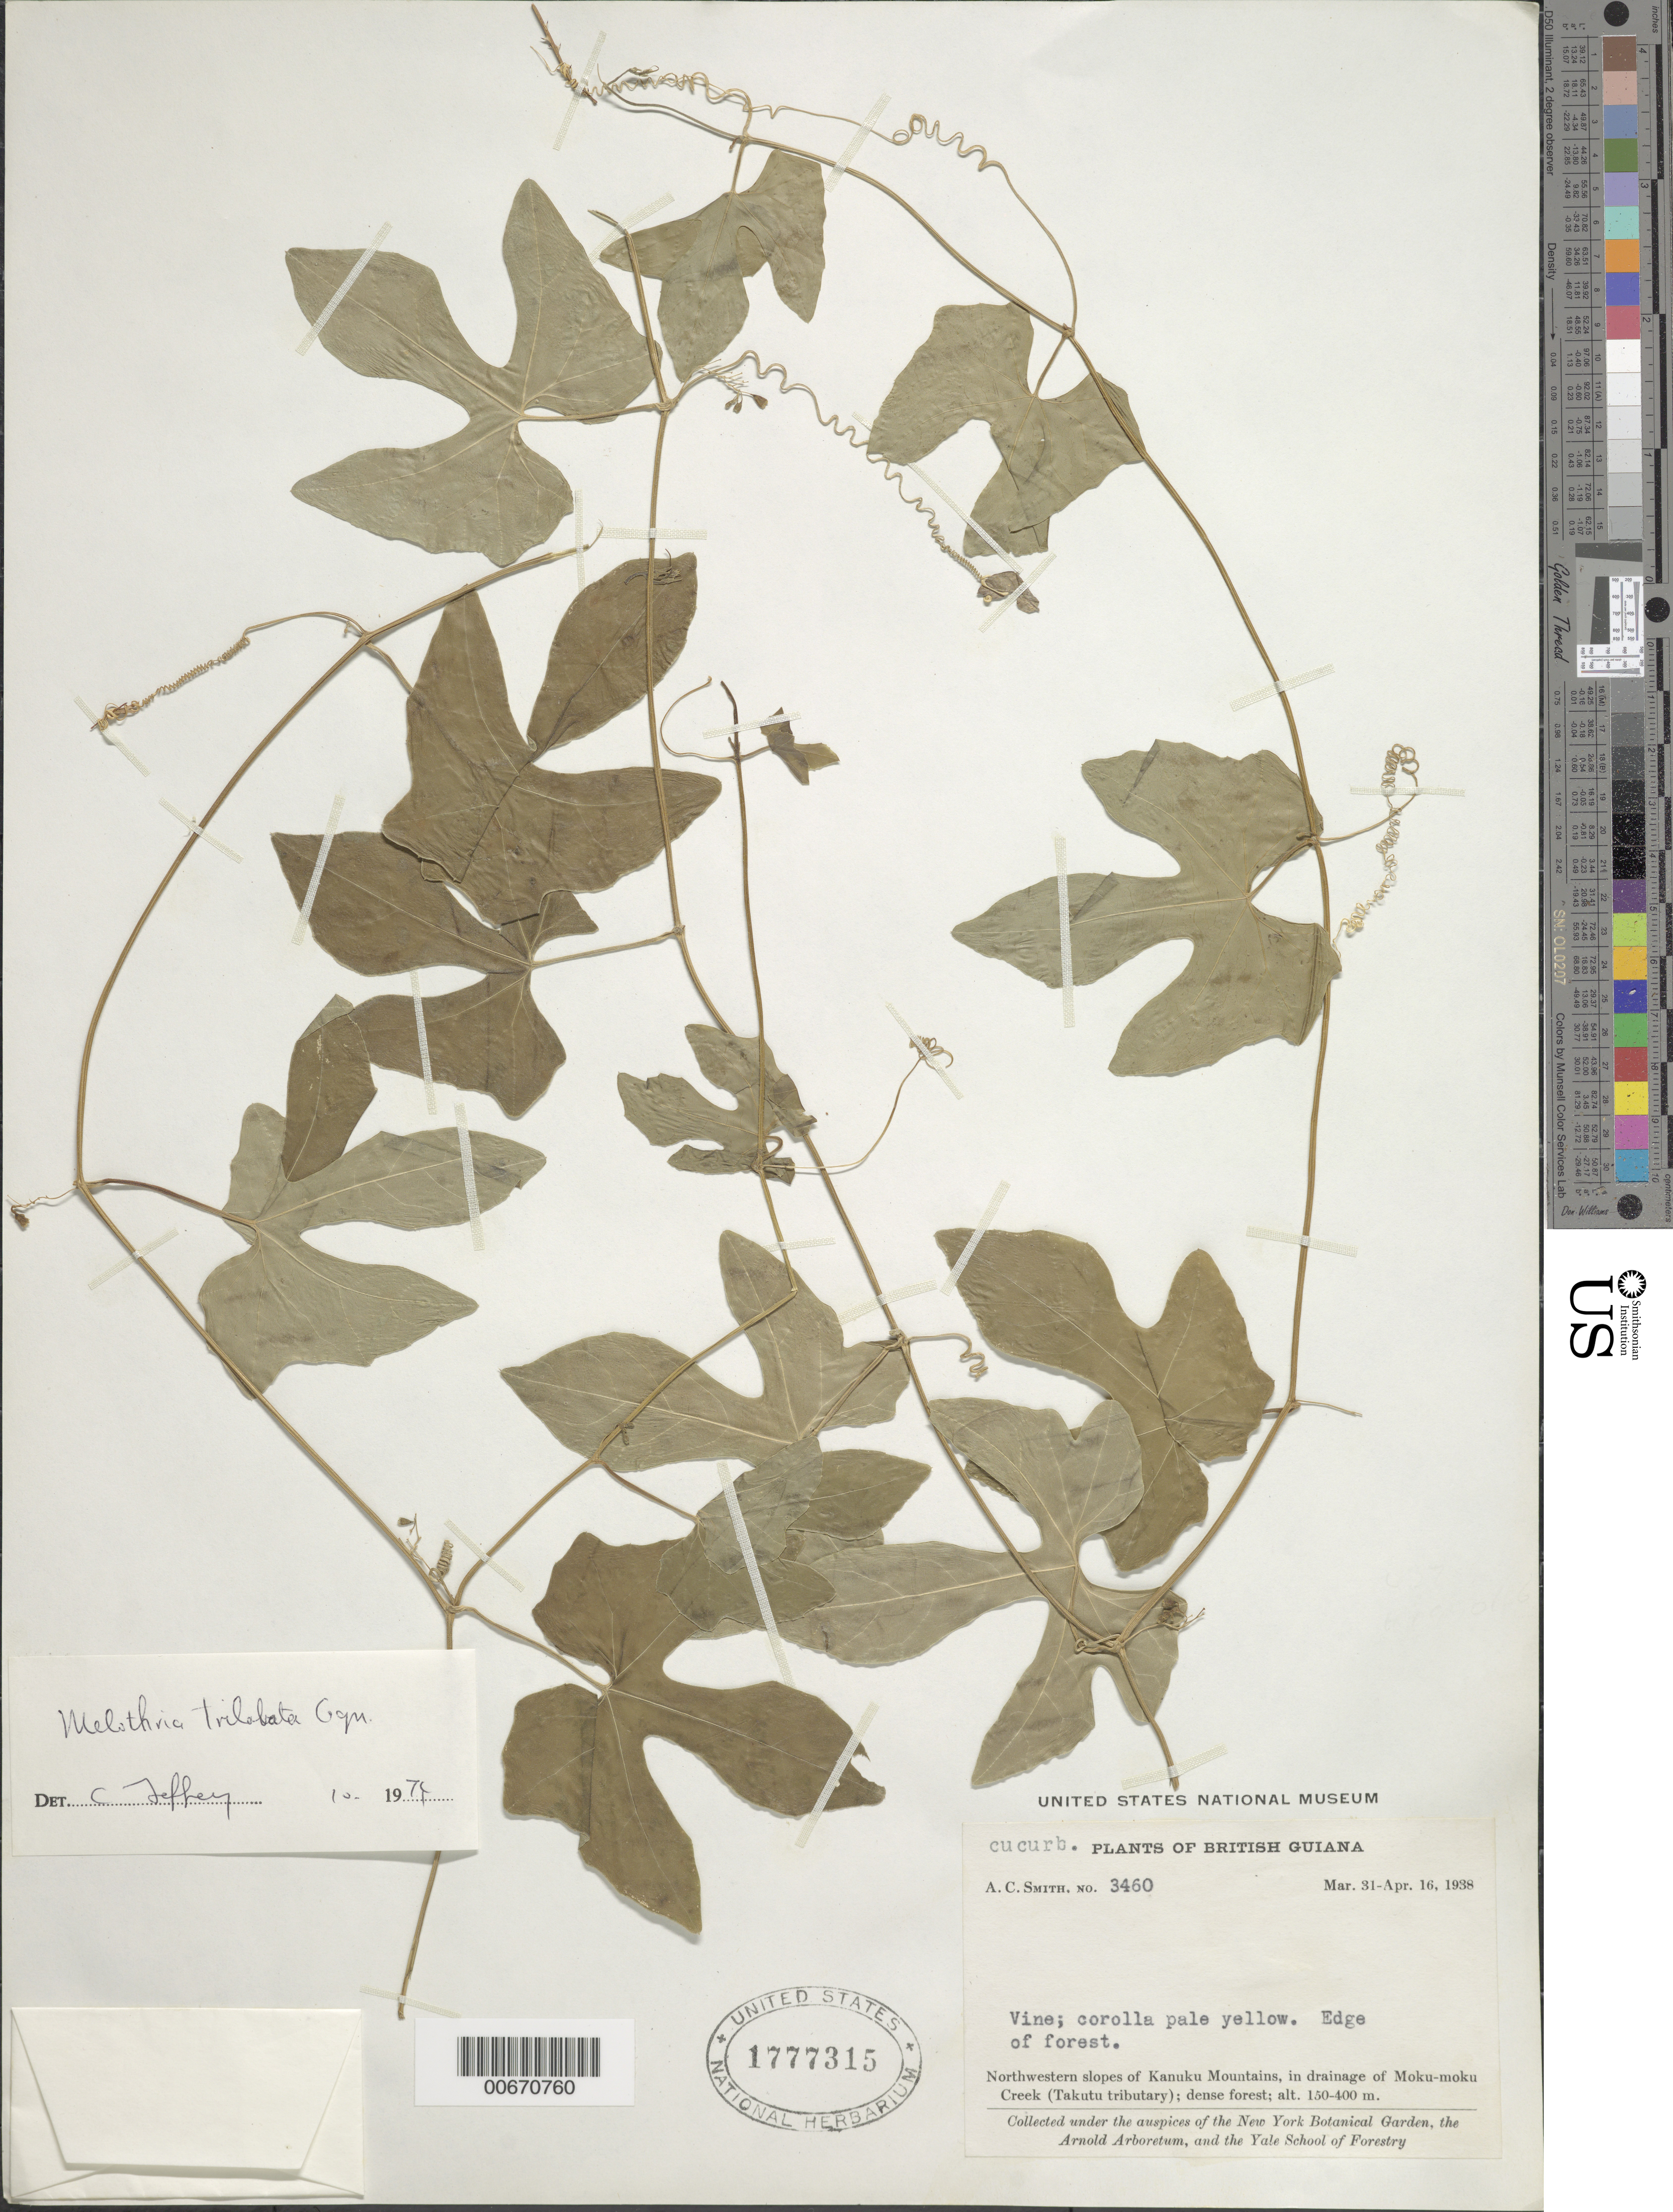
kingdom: Plantae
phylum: Tracheophyta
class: Magnoliopsida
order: Cucurbitales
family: Cucurbitaceae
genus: Melothria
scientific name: Melothria trilobata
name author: Cogn.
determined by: Jeffrey, C.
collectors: A. C. Smith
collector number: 3460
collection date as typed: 31-Mar-38 to 16-Apr-38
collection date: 1938-03-31/1938-04-16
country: Guyana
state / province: U. Takutu-U. Essequibo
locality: Kanuku Mts., NW slopes, in drainage of Moku-moku Creek (Takutu tributary)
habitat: Dense forest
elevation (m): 150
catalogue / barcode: US 1777315